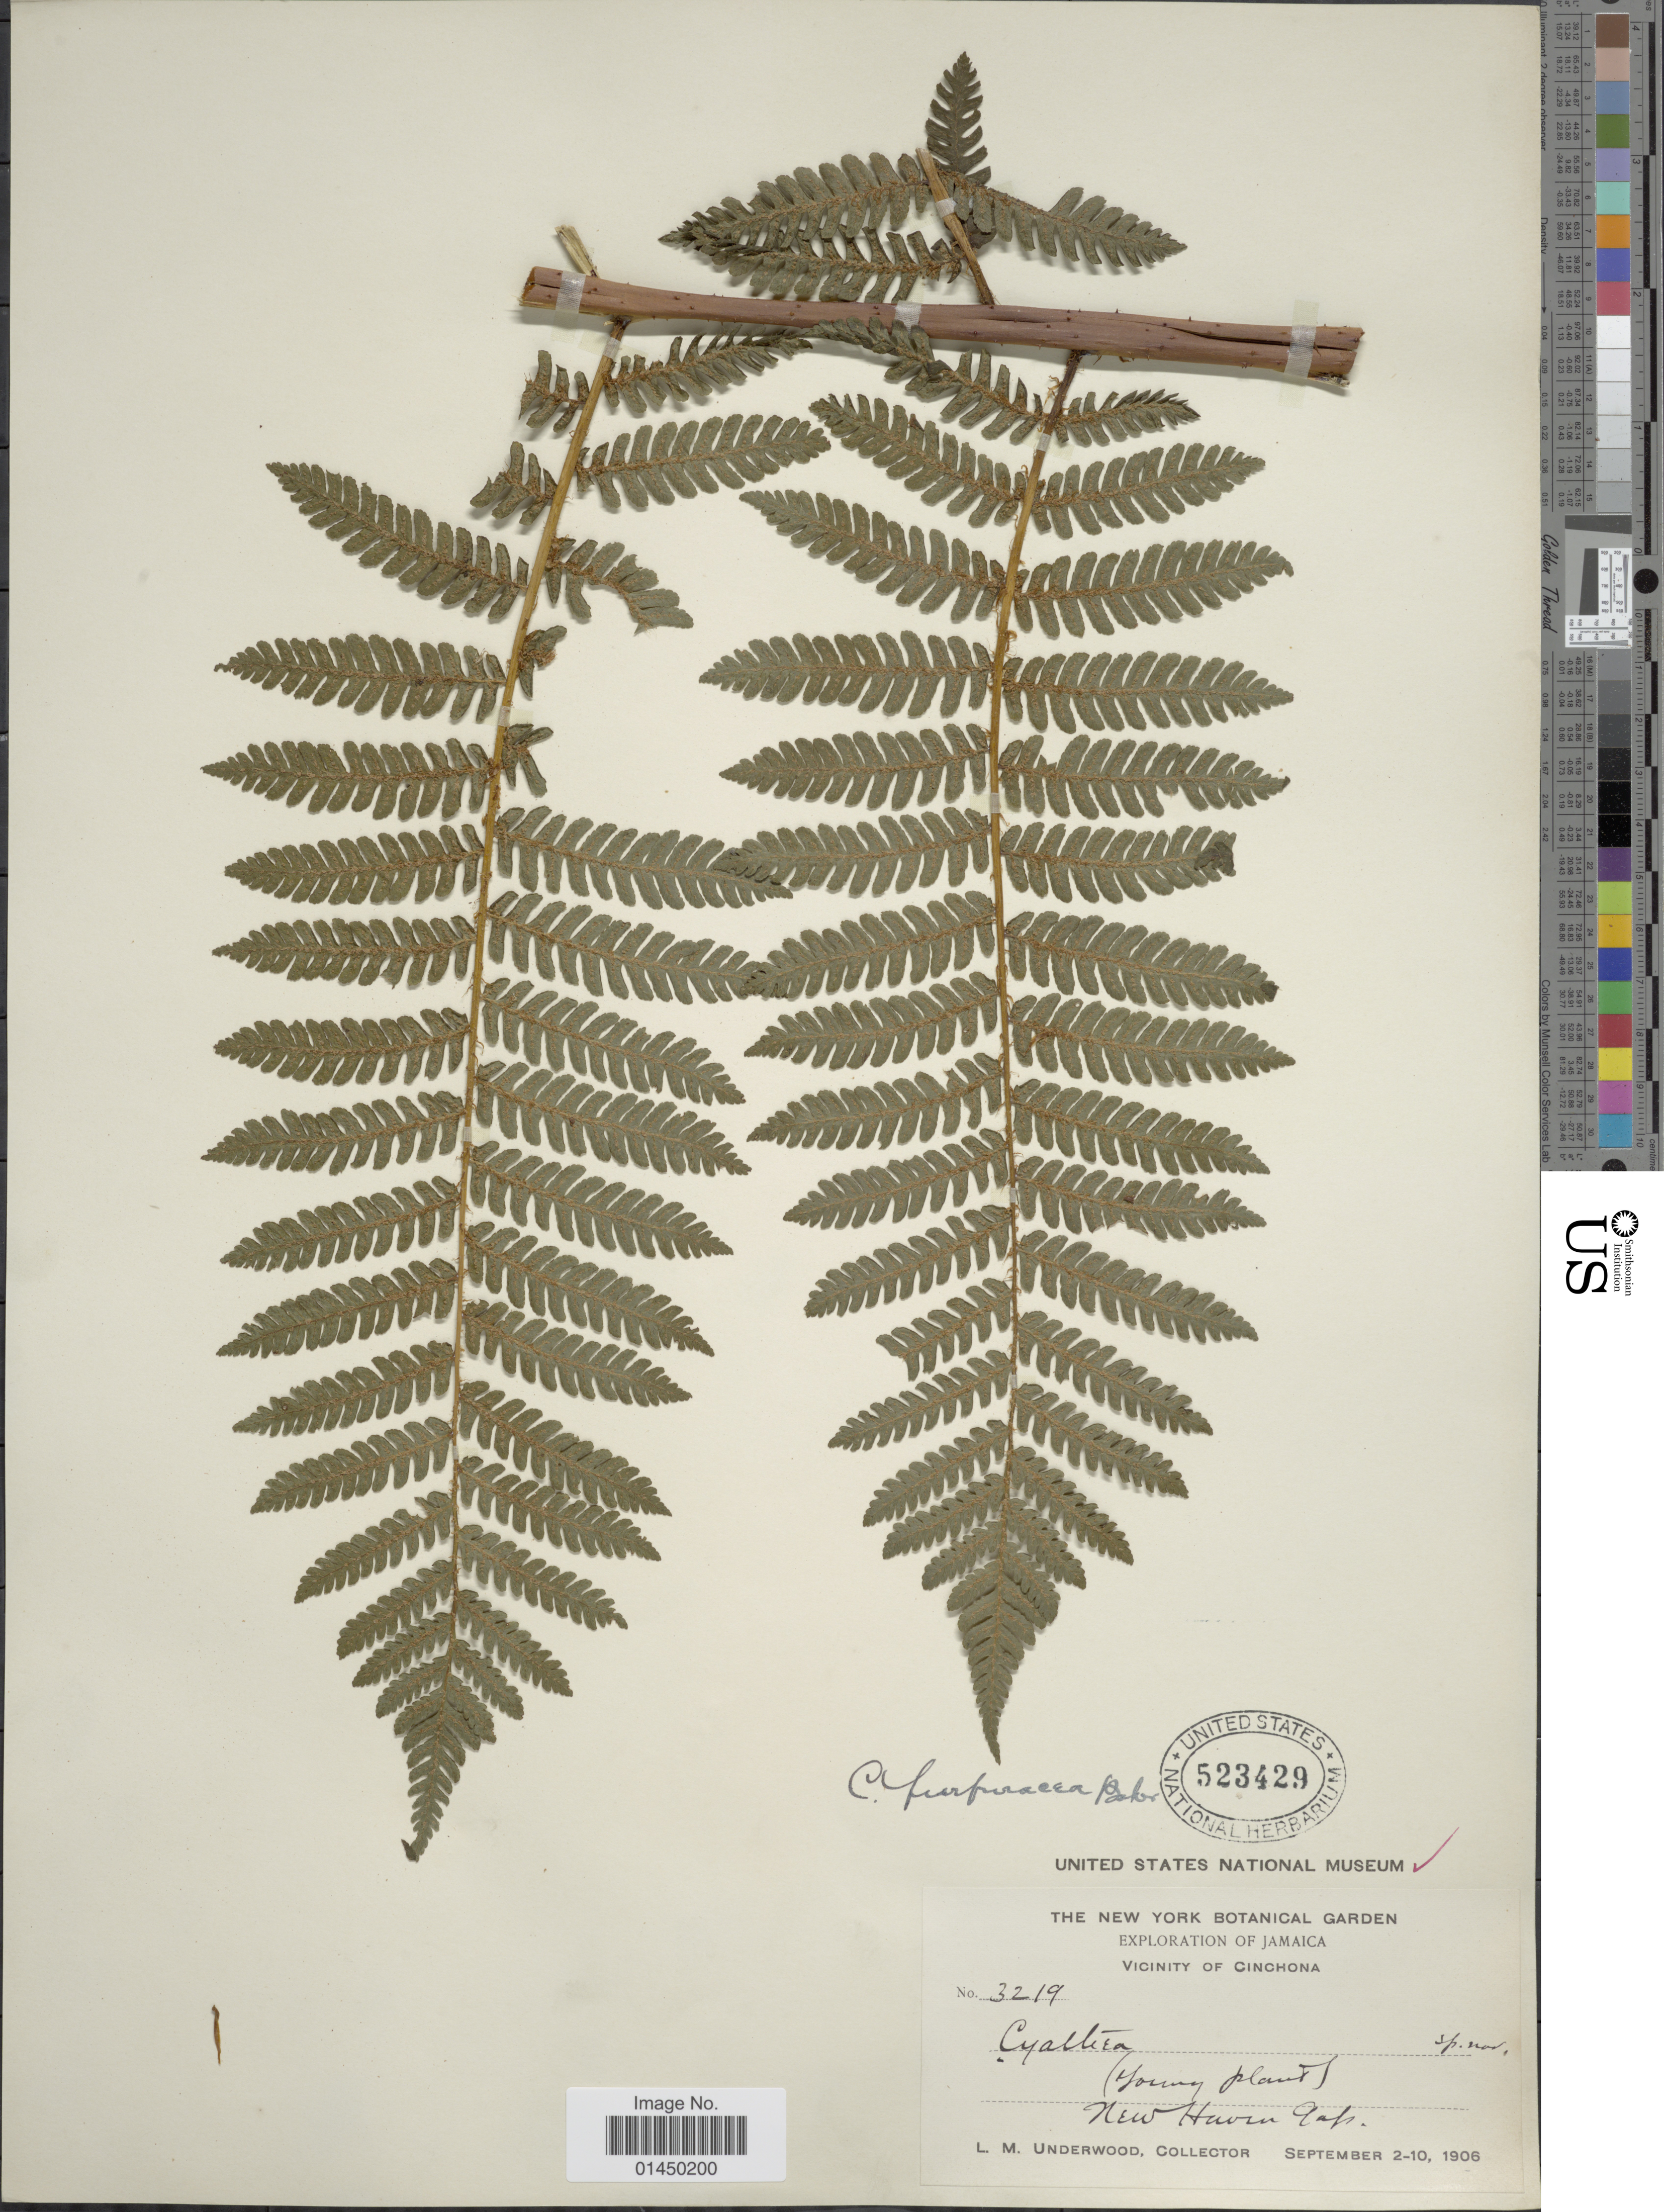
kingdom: Plantae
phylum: Tracheophyta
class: Polypodiopsida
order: Cyatheales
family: Cyatheaceae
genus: Cyathea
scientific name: Cyathea furfuracea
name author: Christ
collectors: L. M. Underwood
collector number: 3219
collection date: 1906-09-02/1906-09-10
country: Jamaica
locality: Vicinity of Cinchona, New Haven Gap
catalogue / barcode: US 523429